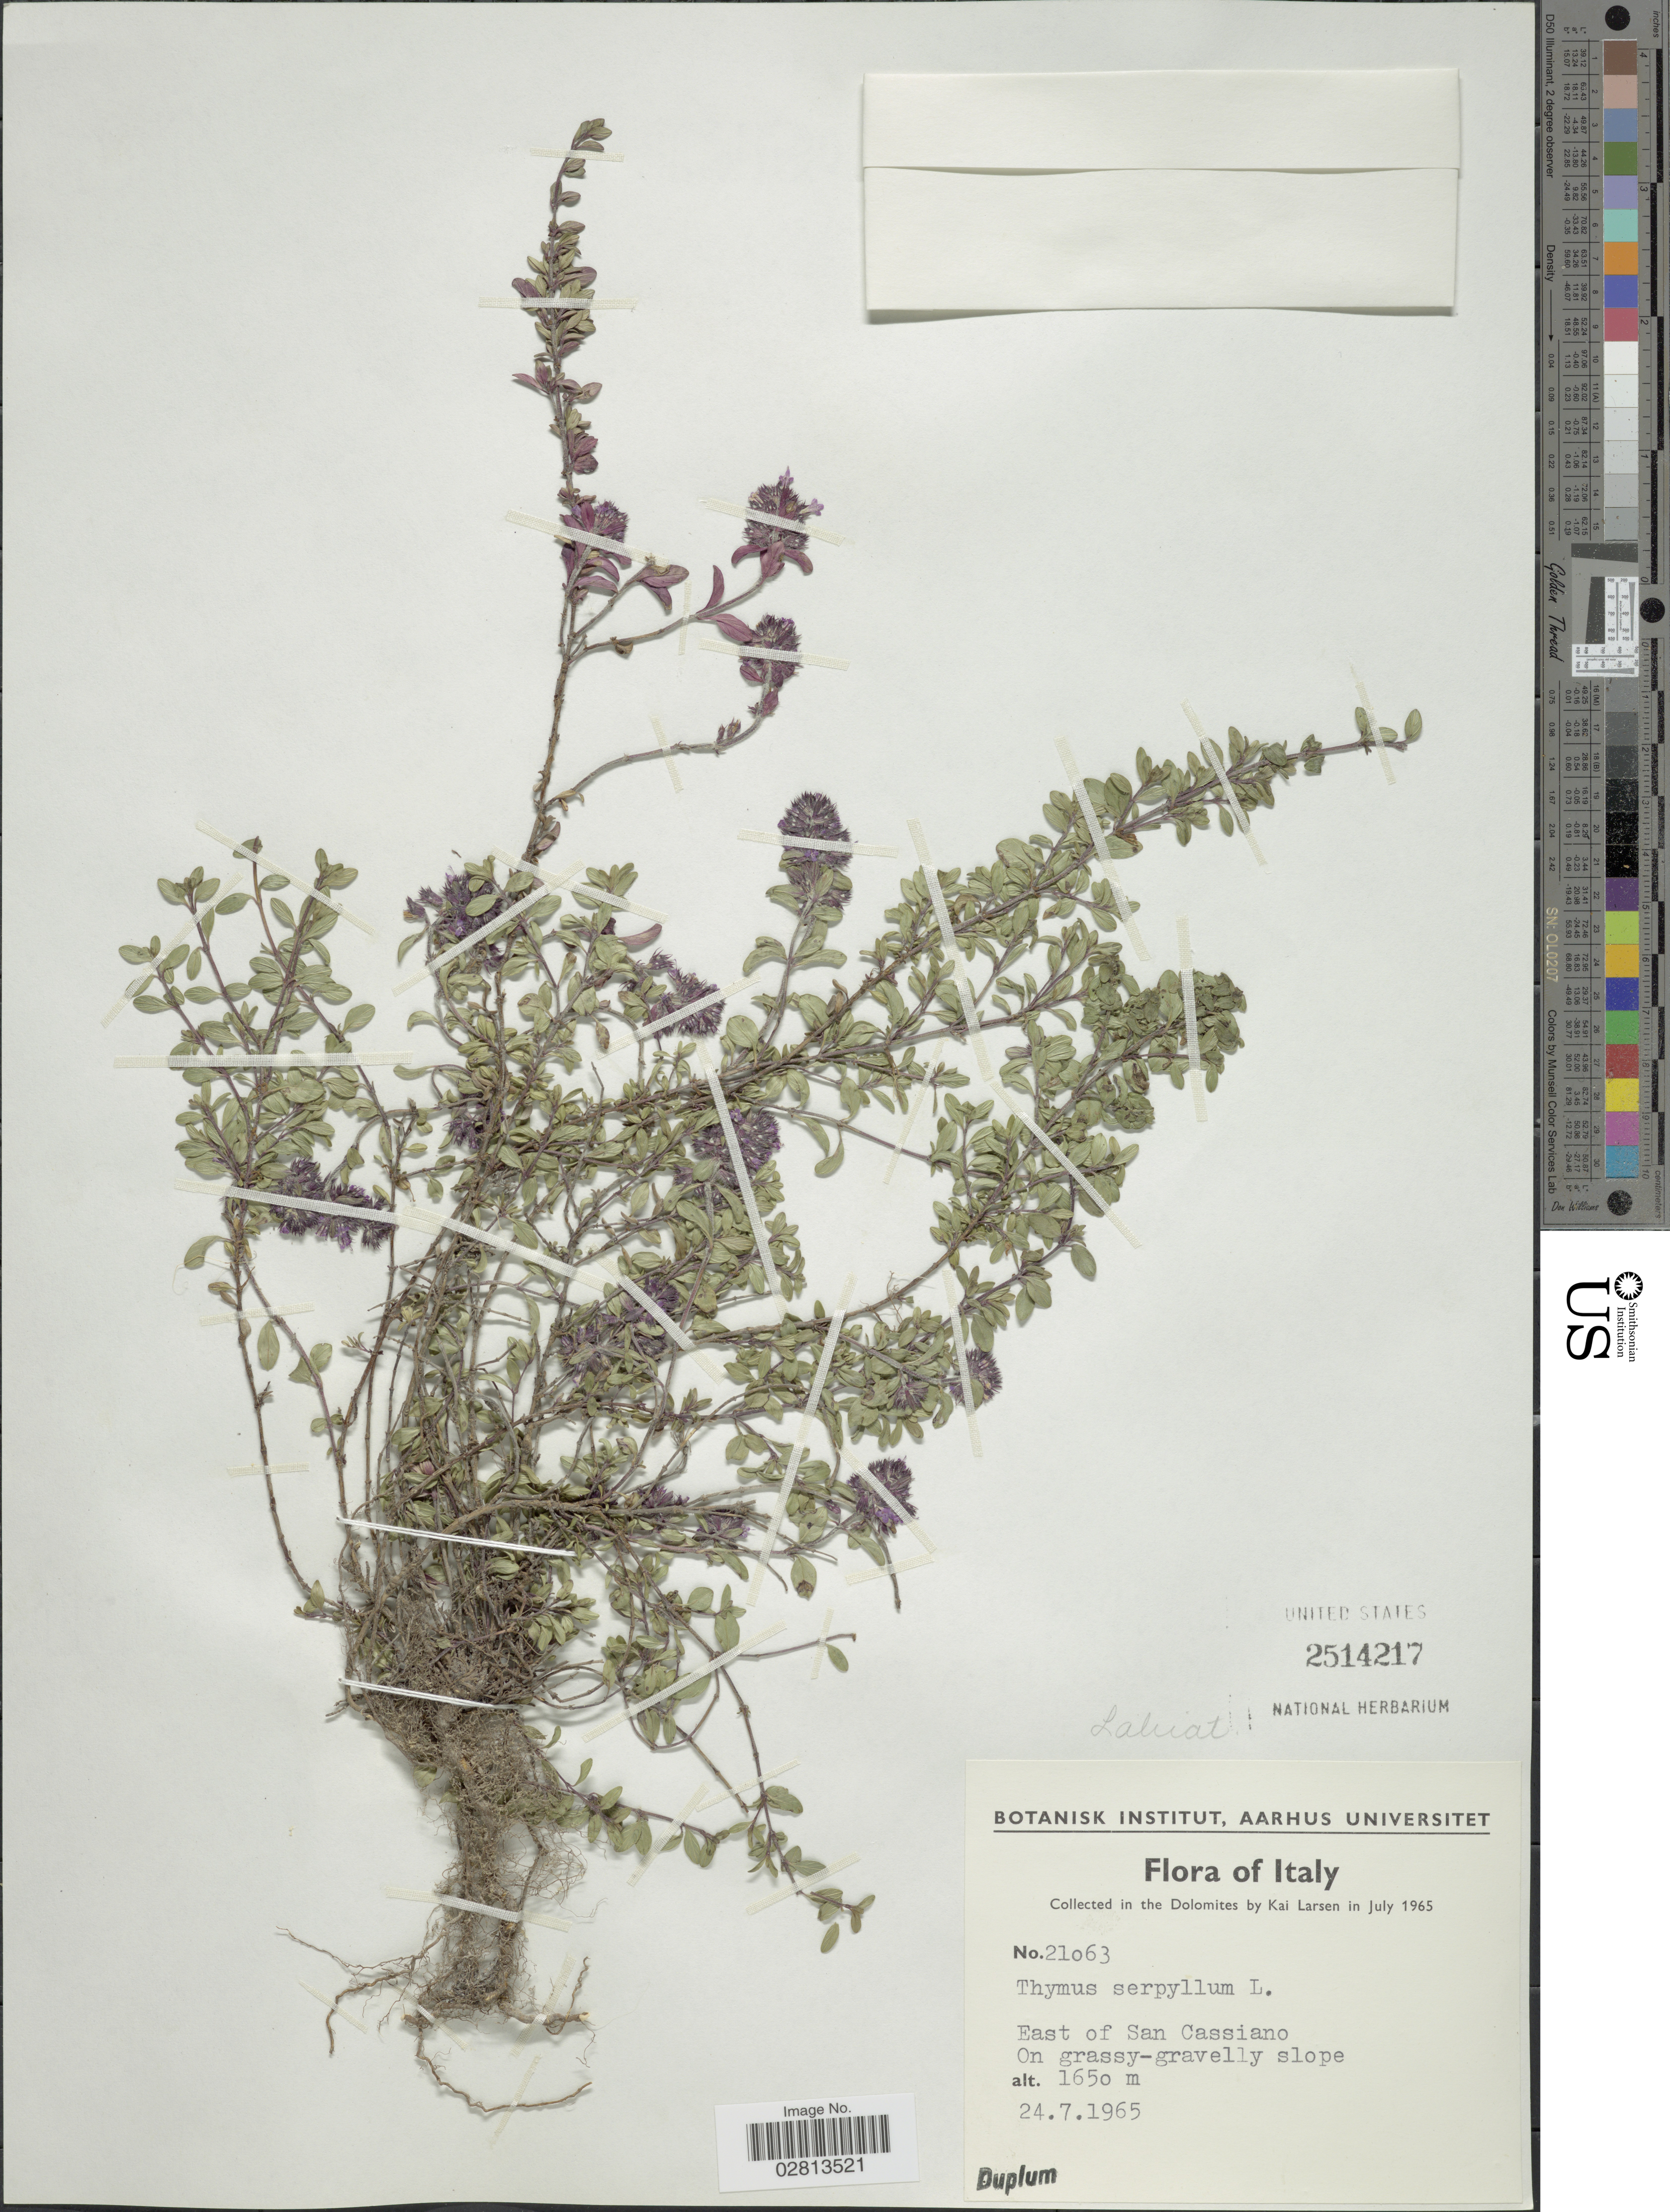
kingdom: Plantae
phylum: Tracheophyta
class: Magnoliopsida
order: Lamiales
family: Lamiaceae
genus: Thymus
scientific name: Thymus serpyllum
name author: L.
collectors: K. Larsen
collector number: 21063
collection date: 1965-07-24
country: Italy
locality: East of San Cassiano. On grassy-gravelly slope.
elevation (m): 1650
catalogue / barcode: US 2514217